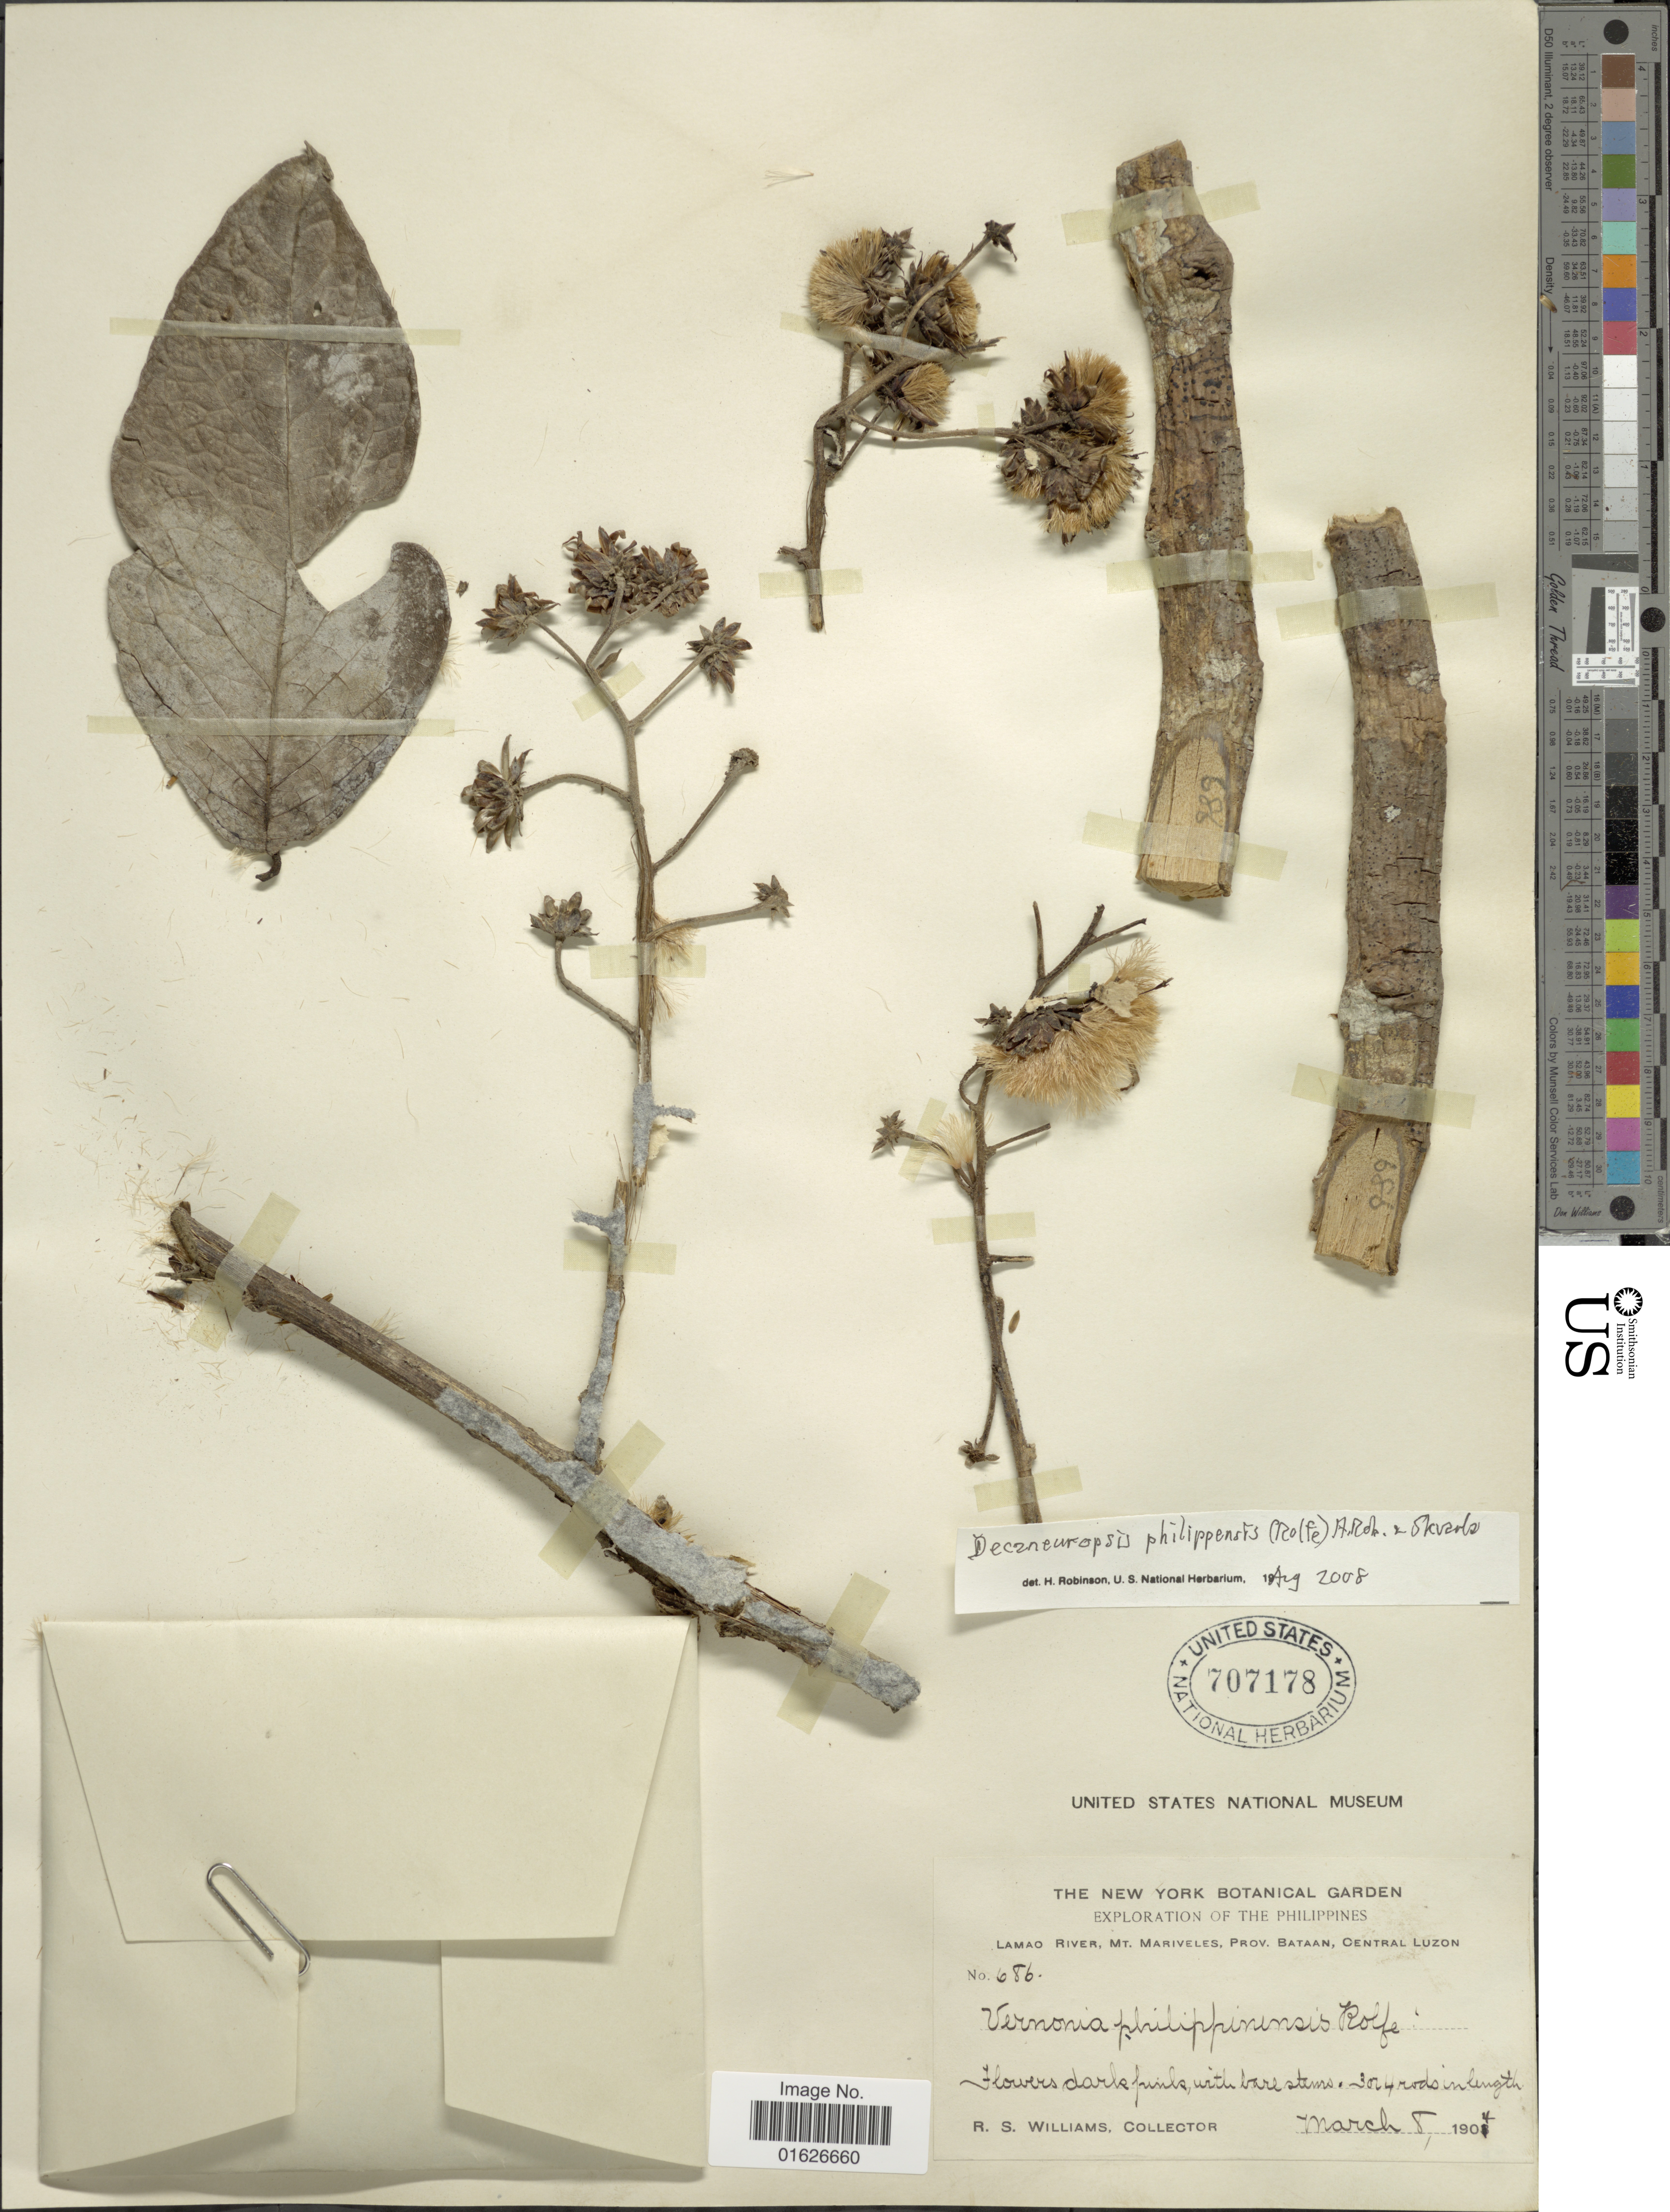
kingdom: Plantae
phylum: Tracheophyta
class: Magnoliopsida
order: Asterales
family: Asteraceae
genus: Decaneuropsis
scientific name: Decaneuropsis philippinensis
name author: (Rolfe) H. Rob. & Skvarla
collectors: R. S. Williams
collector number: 686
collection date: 1904-03-08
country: Philippines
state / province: Central Luzon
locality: Lamao River, Mt. Mariveles, Prov Bataan.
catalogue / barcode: US 707178